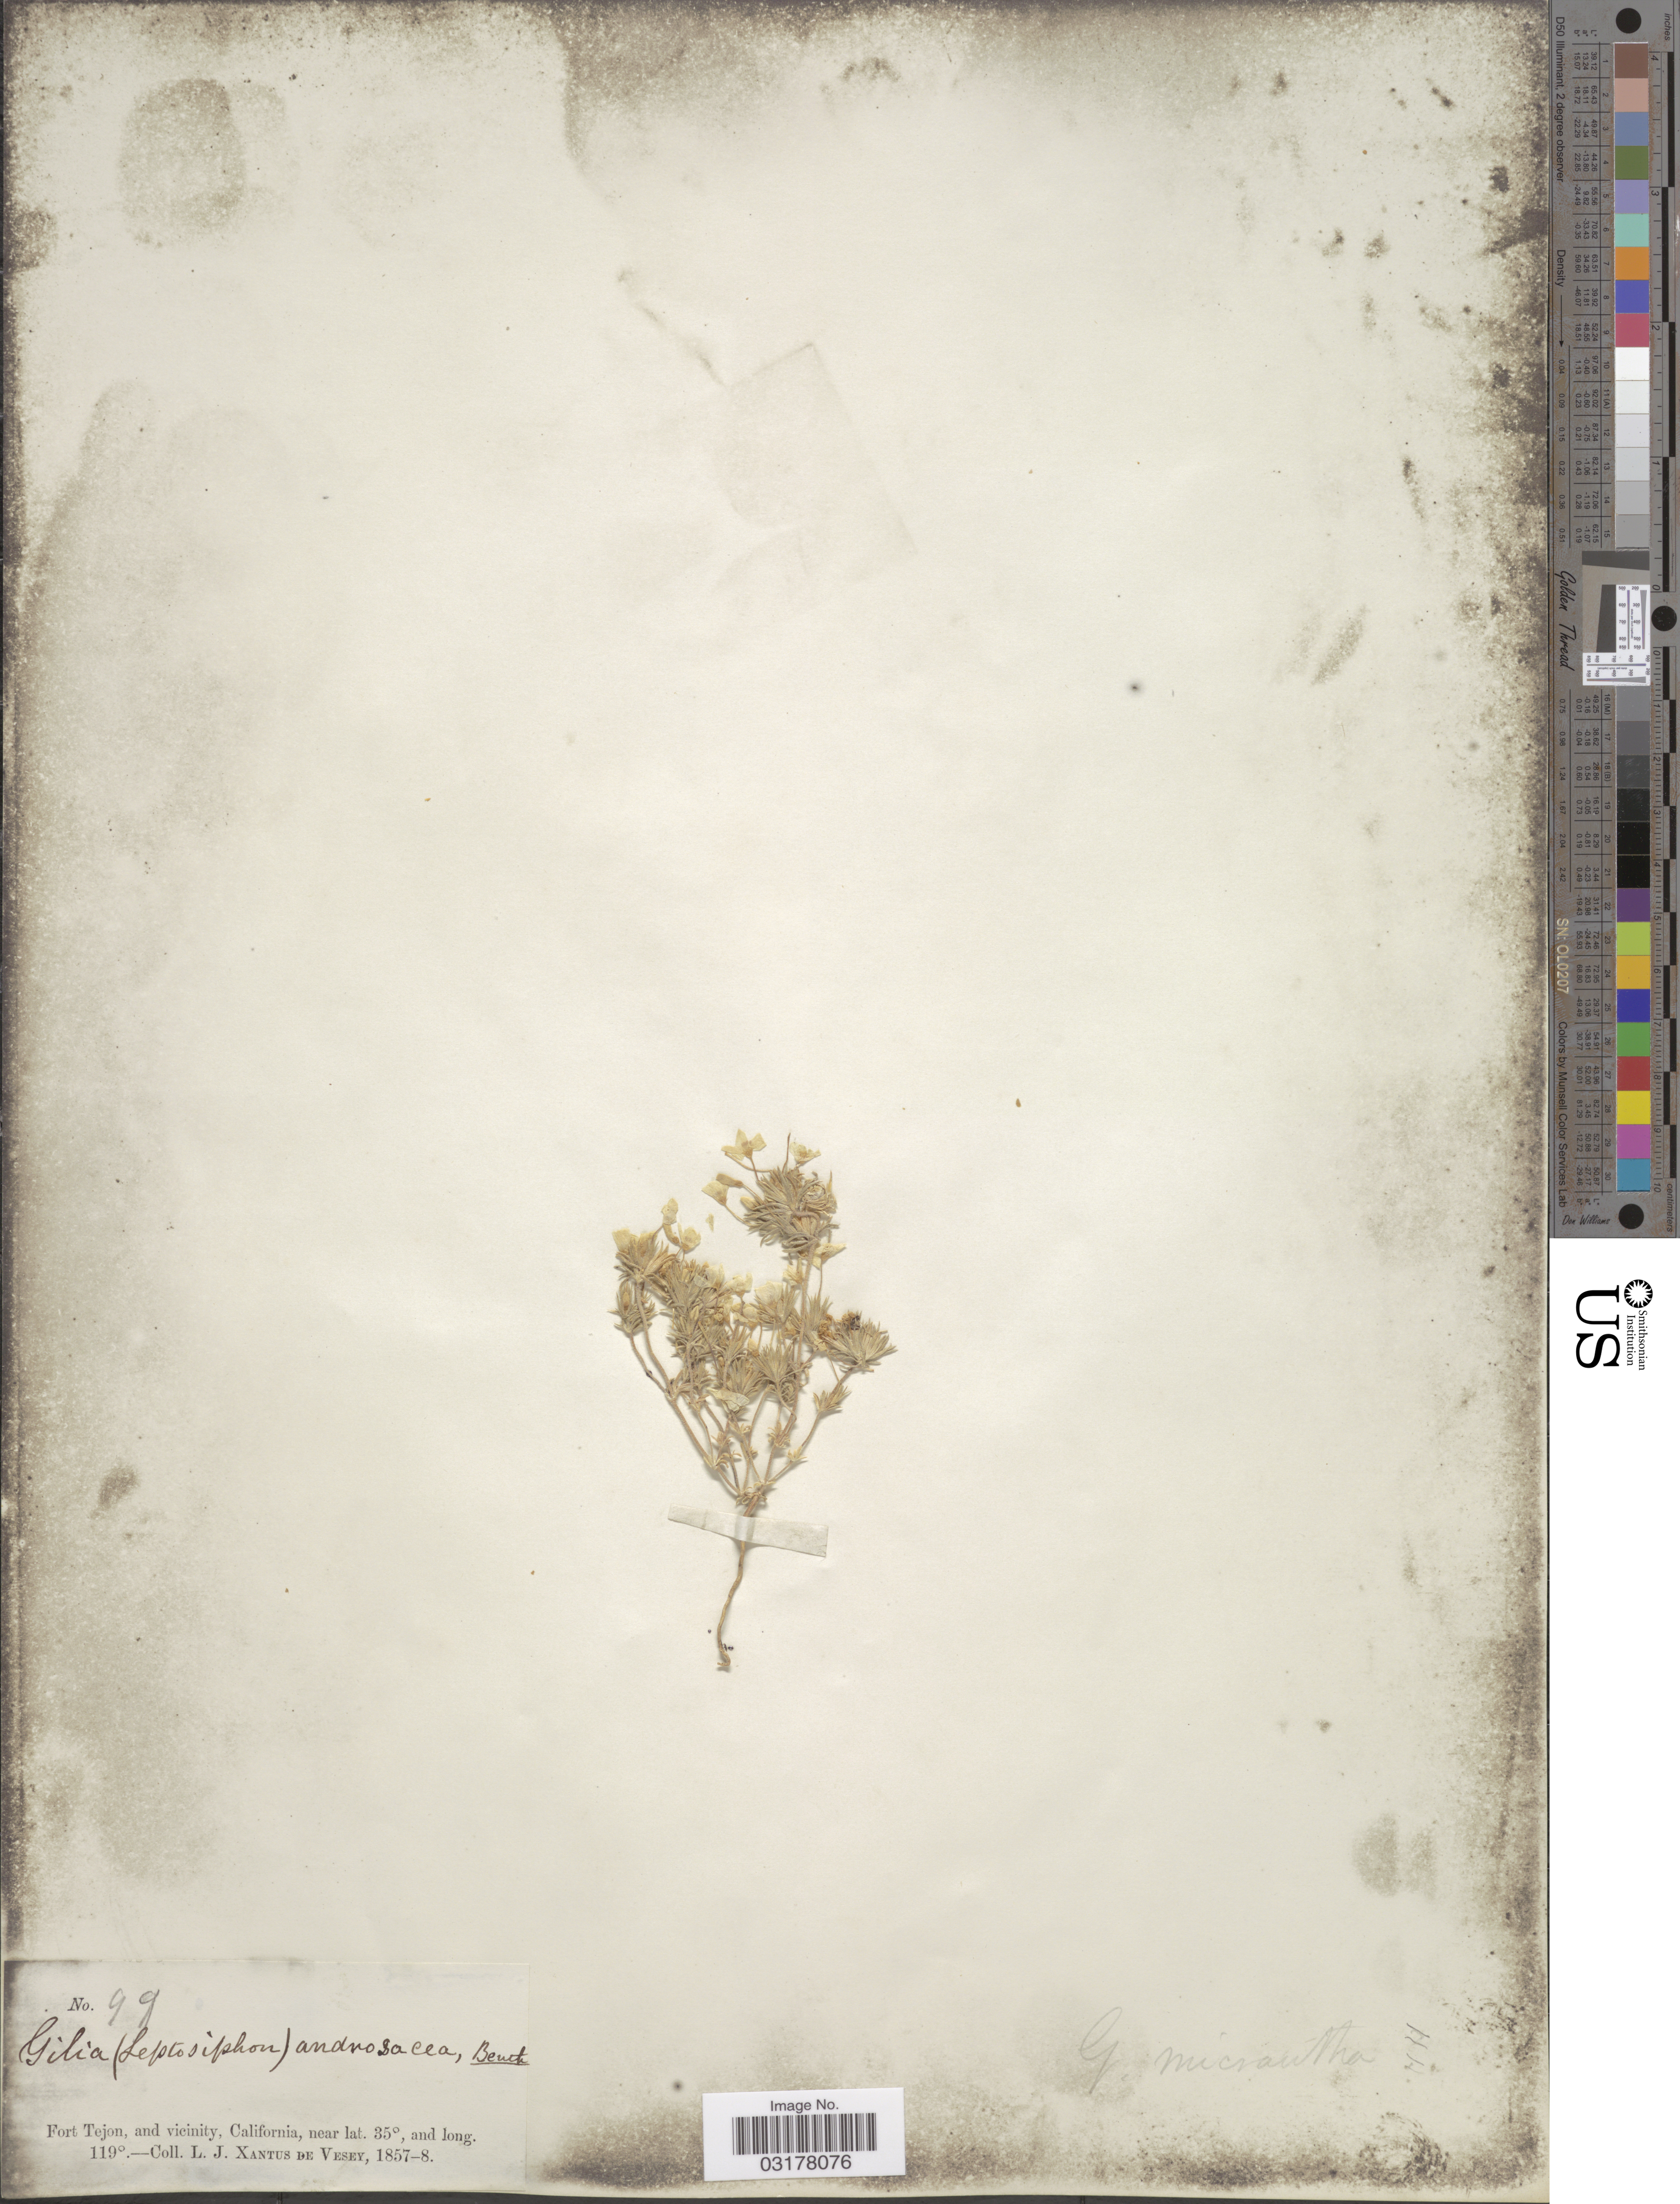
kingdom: Plantae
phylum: Tracheophyta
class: Magnoliopsida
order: Ericales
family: Polemoniaceae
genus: Leptosiphon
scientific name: Leptosiphon parviflorus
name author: Benth.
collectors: L. Xantus de Vesey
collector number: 99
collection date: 1857/1858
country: United States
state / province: California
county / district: Kern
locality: Fort Tejon, and vicinity, California.